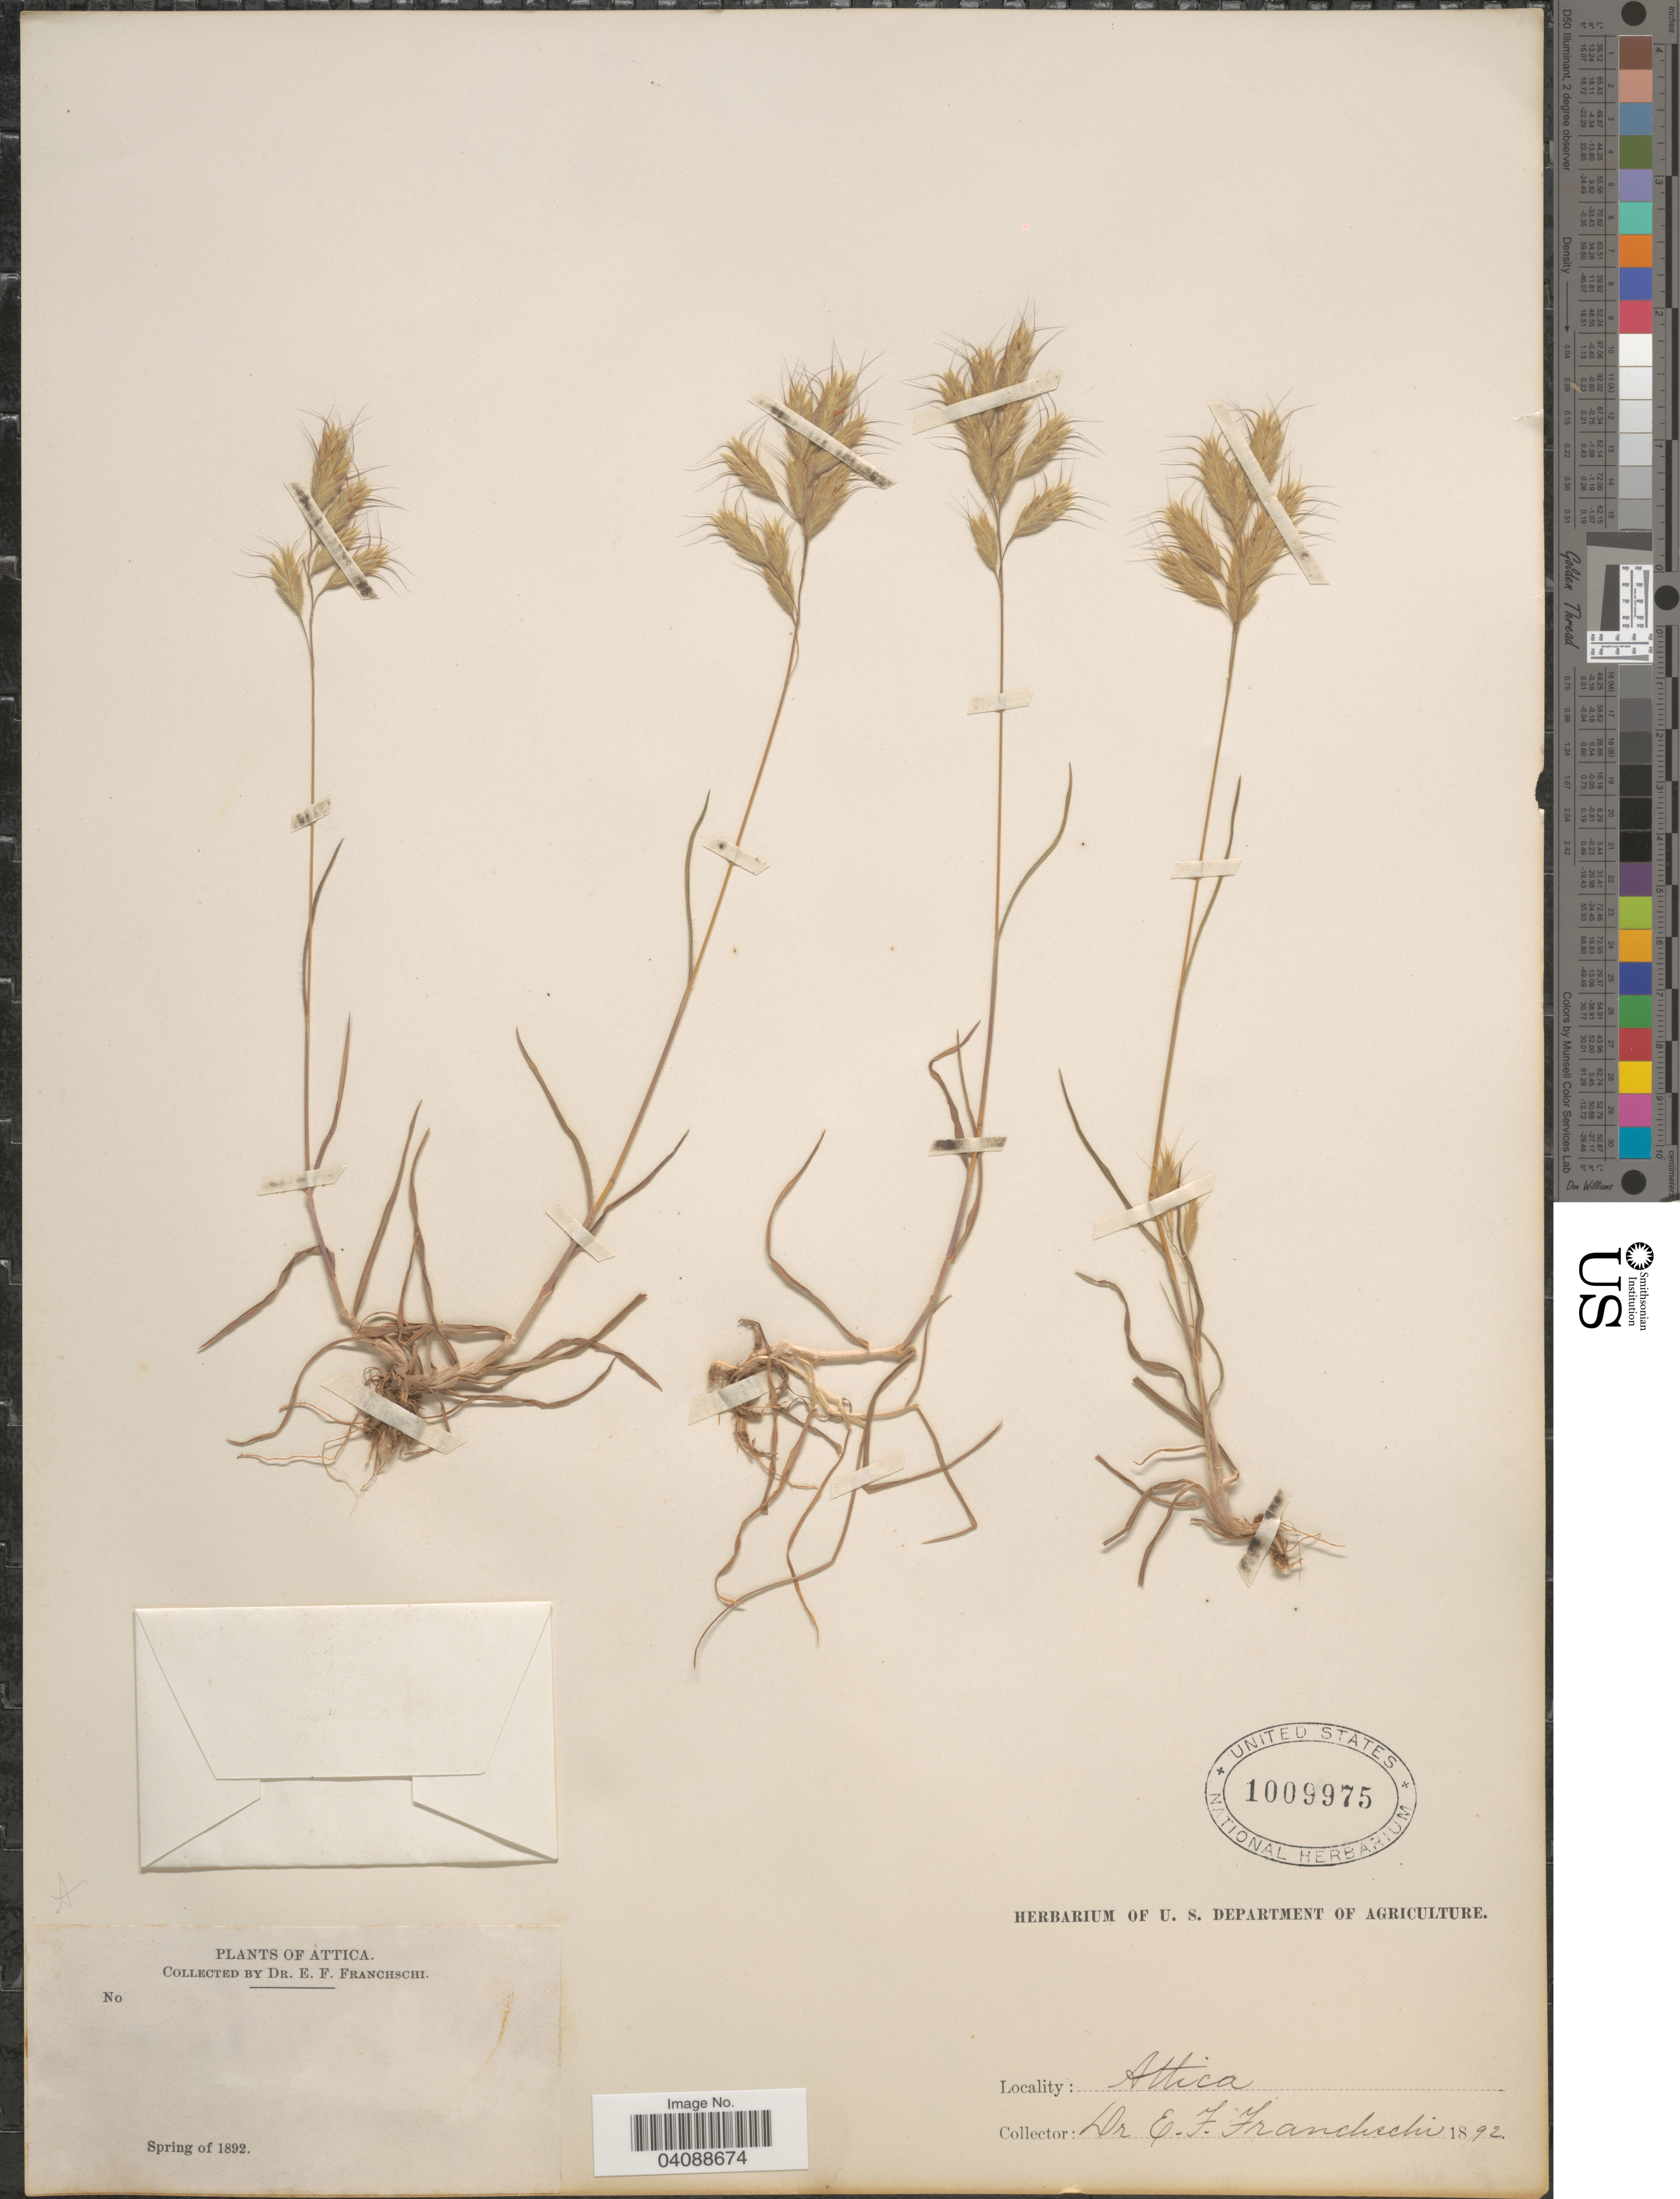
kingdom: Plantae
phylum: Tracheophyta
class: Liliopsida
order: Poales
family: Poaceae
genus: Bromus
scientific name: Bromus sp.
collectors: E. Franchschi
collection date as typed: Spring of 1892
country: Greece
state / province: Attica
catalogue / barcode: US 1009975